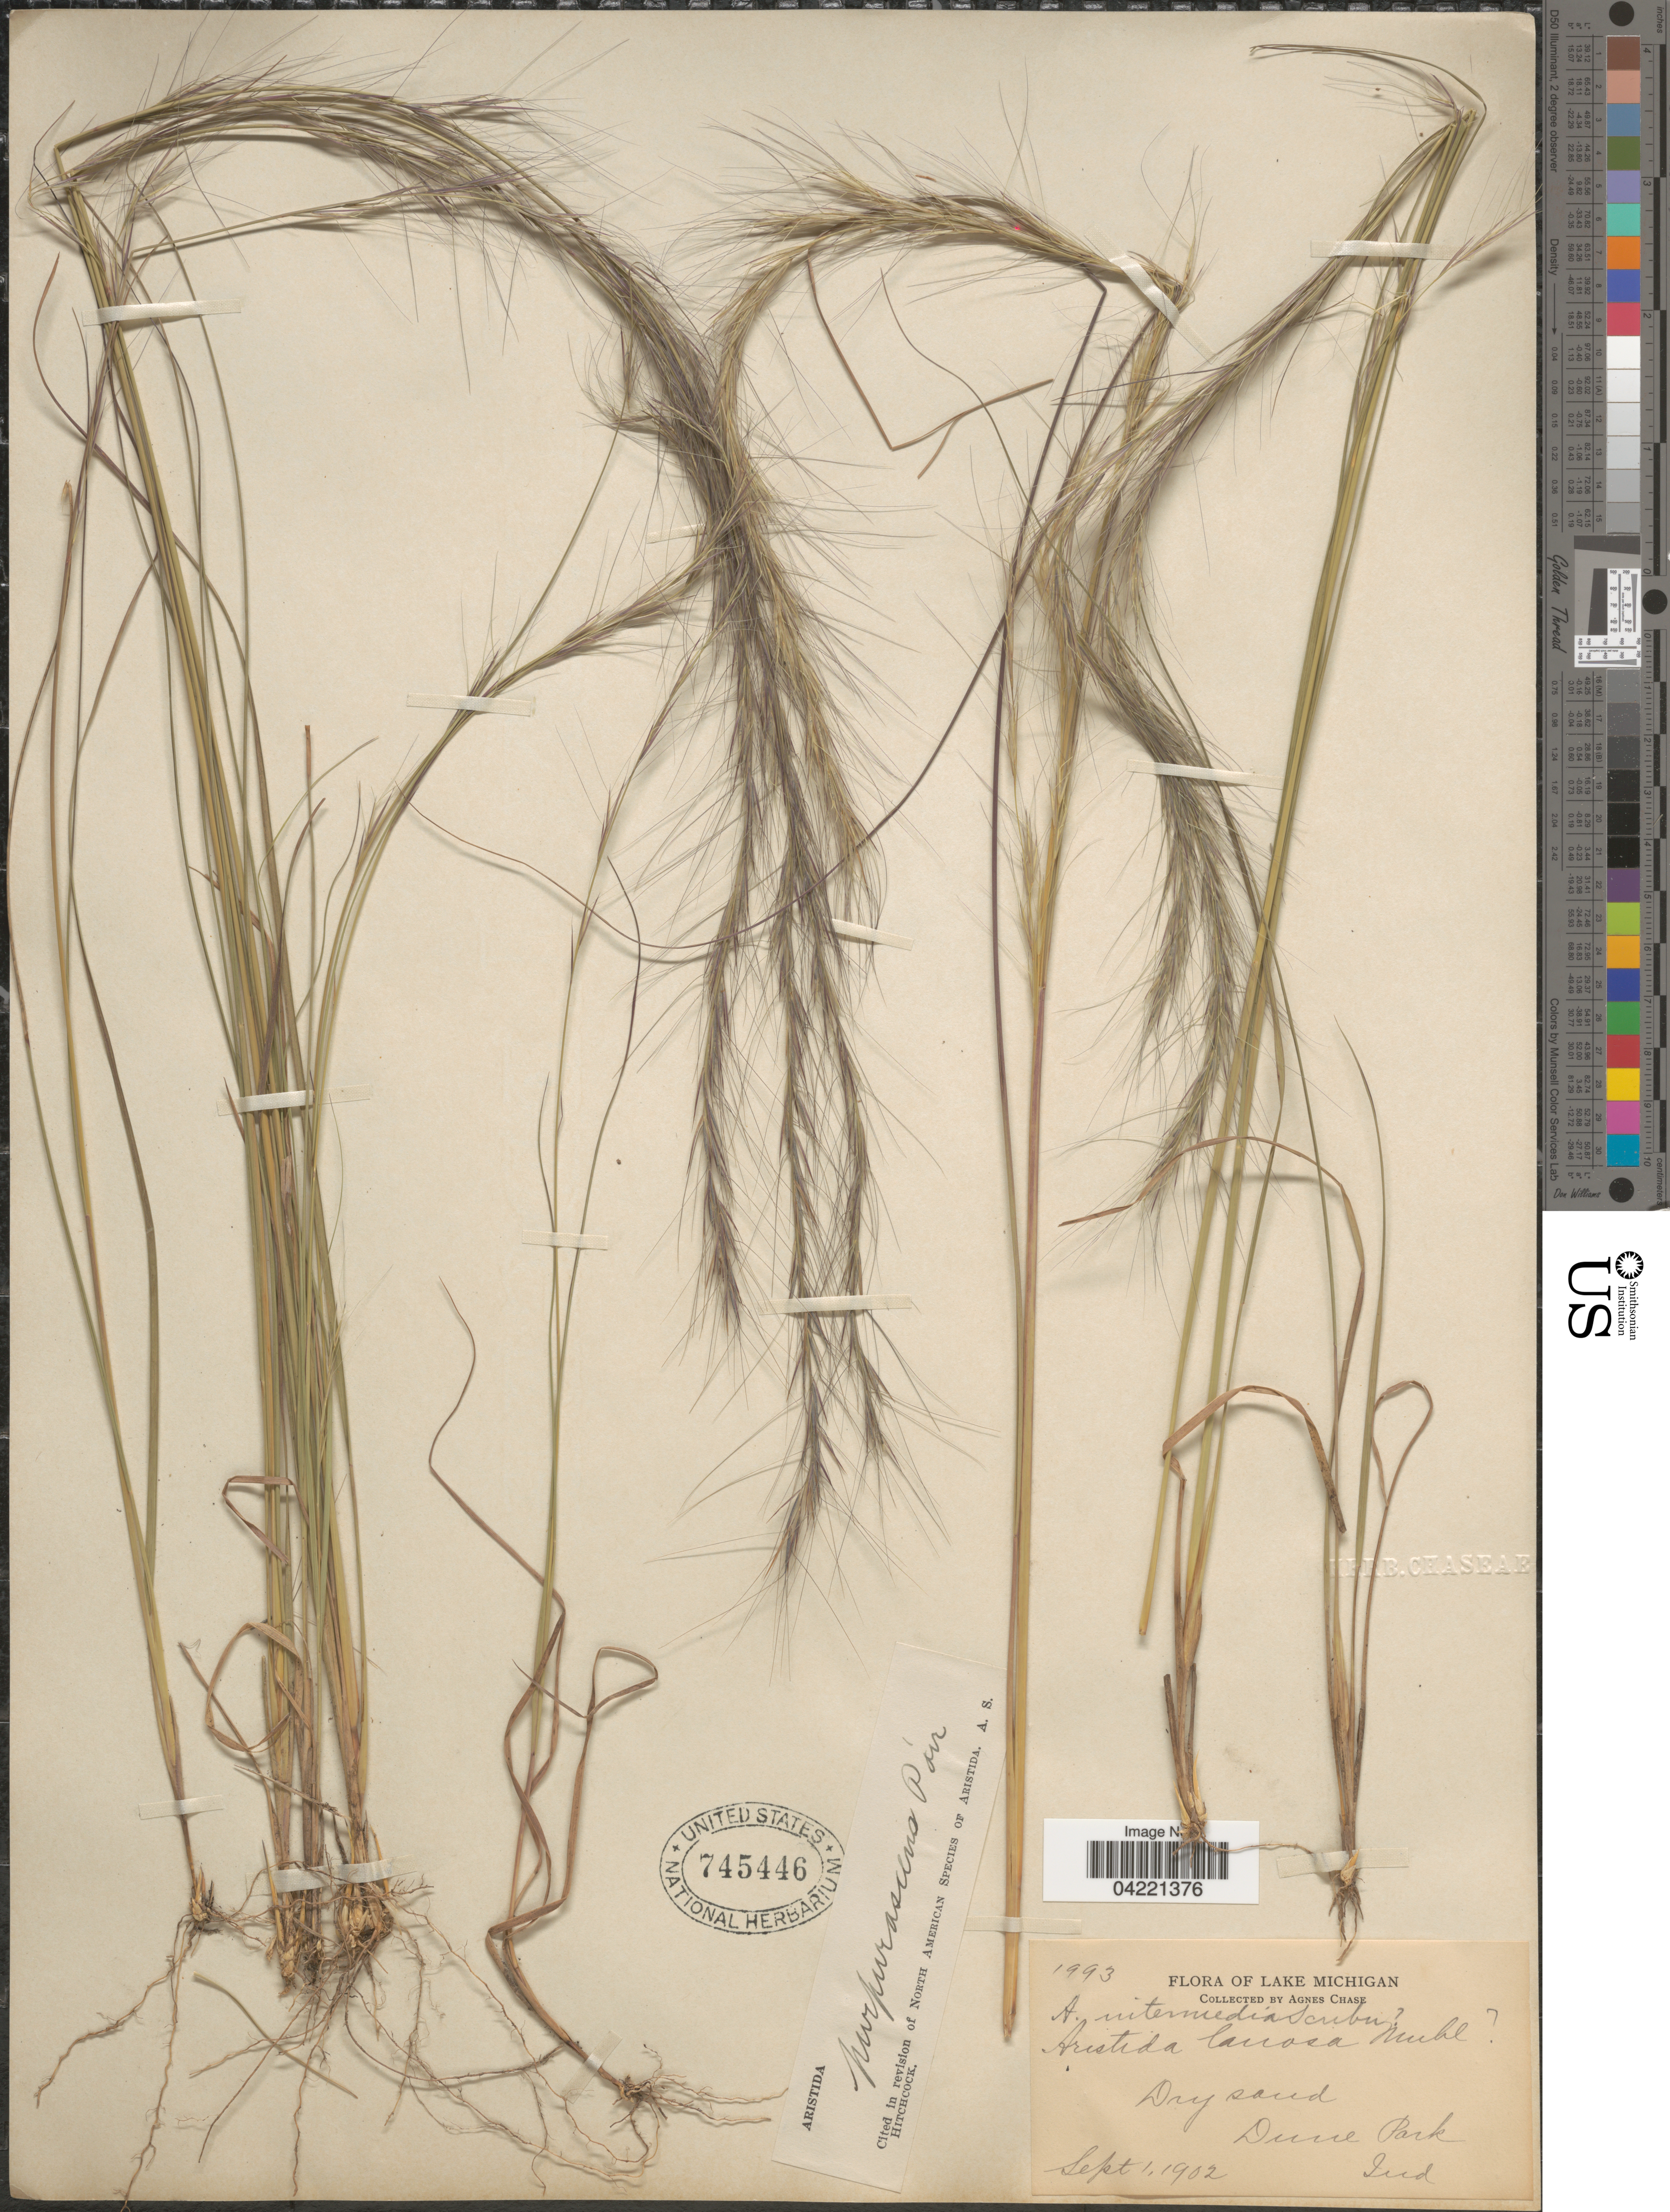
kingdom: Plantae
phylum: Tracheophyta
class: Liliopsida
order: Poales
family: Poaceae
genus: Aristida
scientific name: Aristida purpurascens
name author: Poir.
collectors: A. Chase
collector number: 1993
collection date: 1902-09-01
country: United States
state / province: Indiana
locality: Lake Michigan. Dry sand, Dune Park.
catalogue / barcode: US 745446